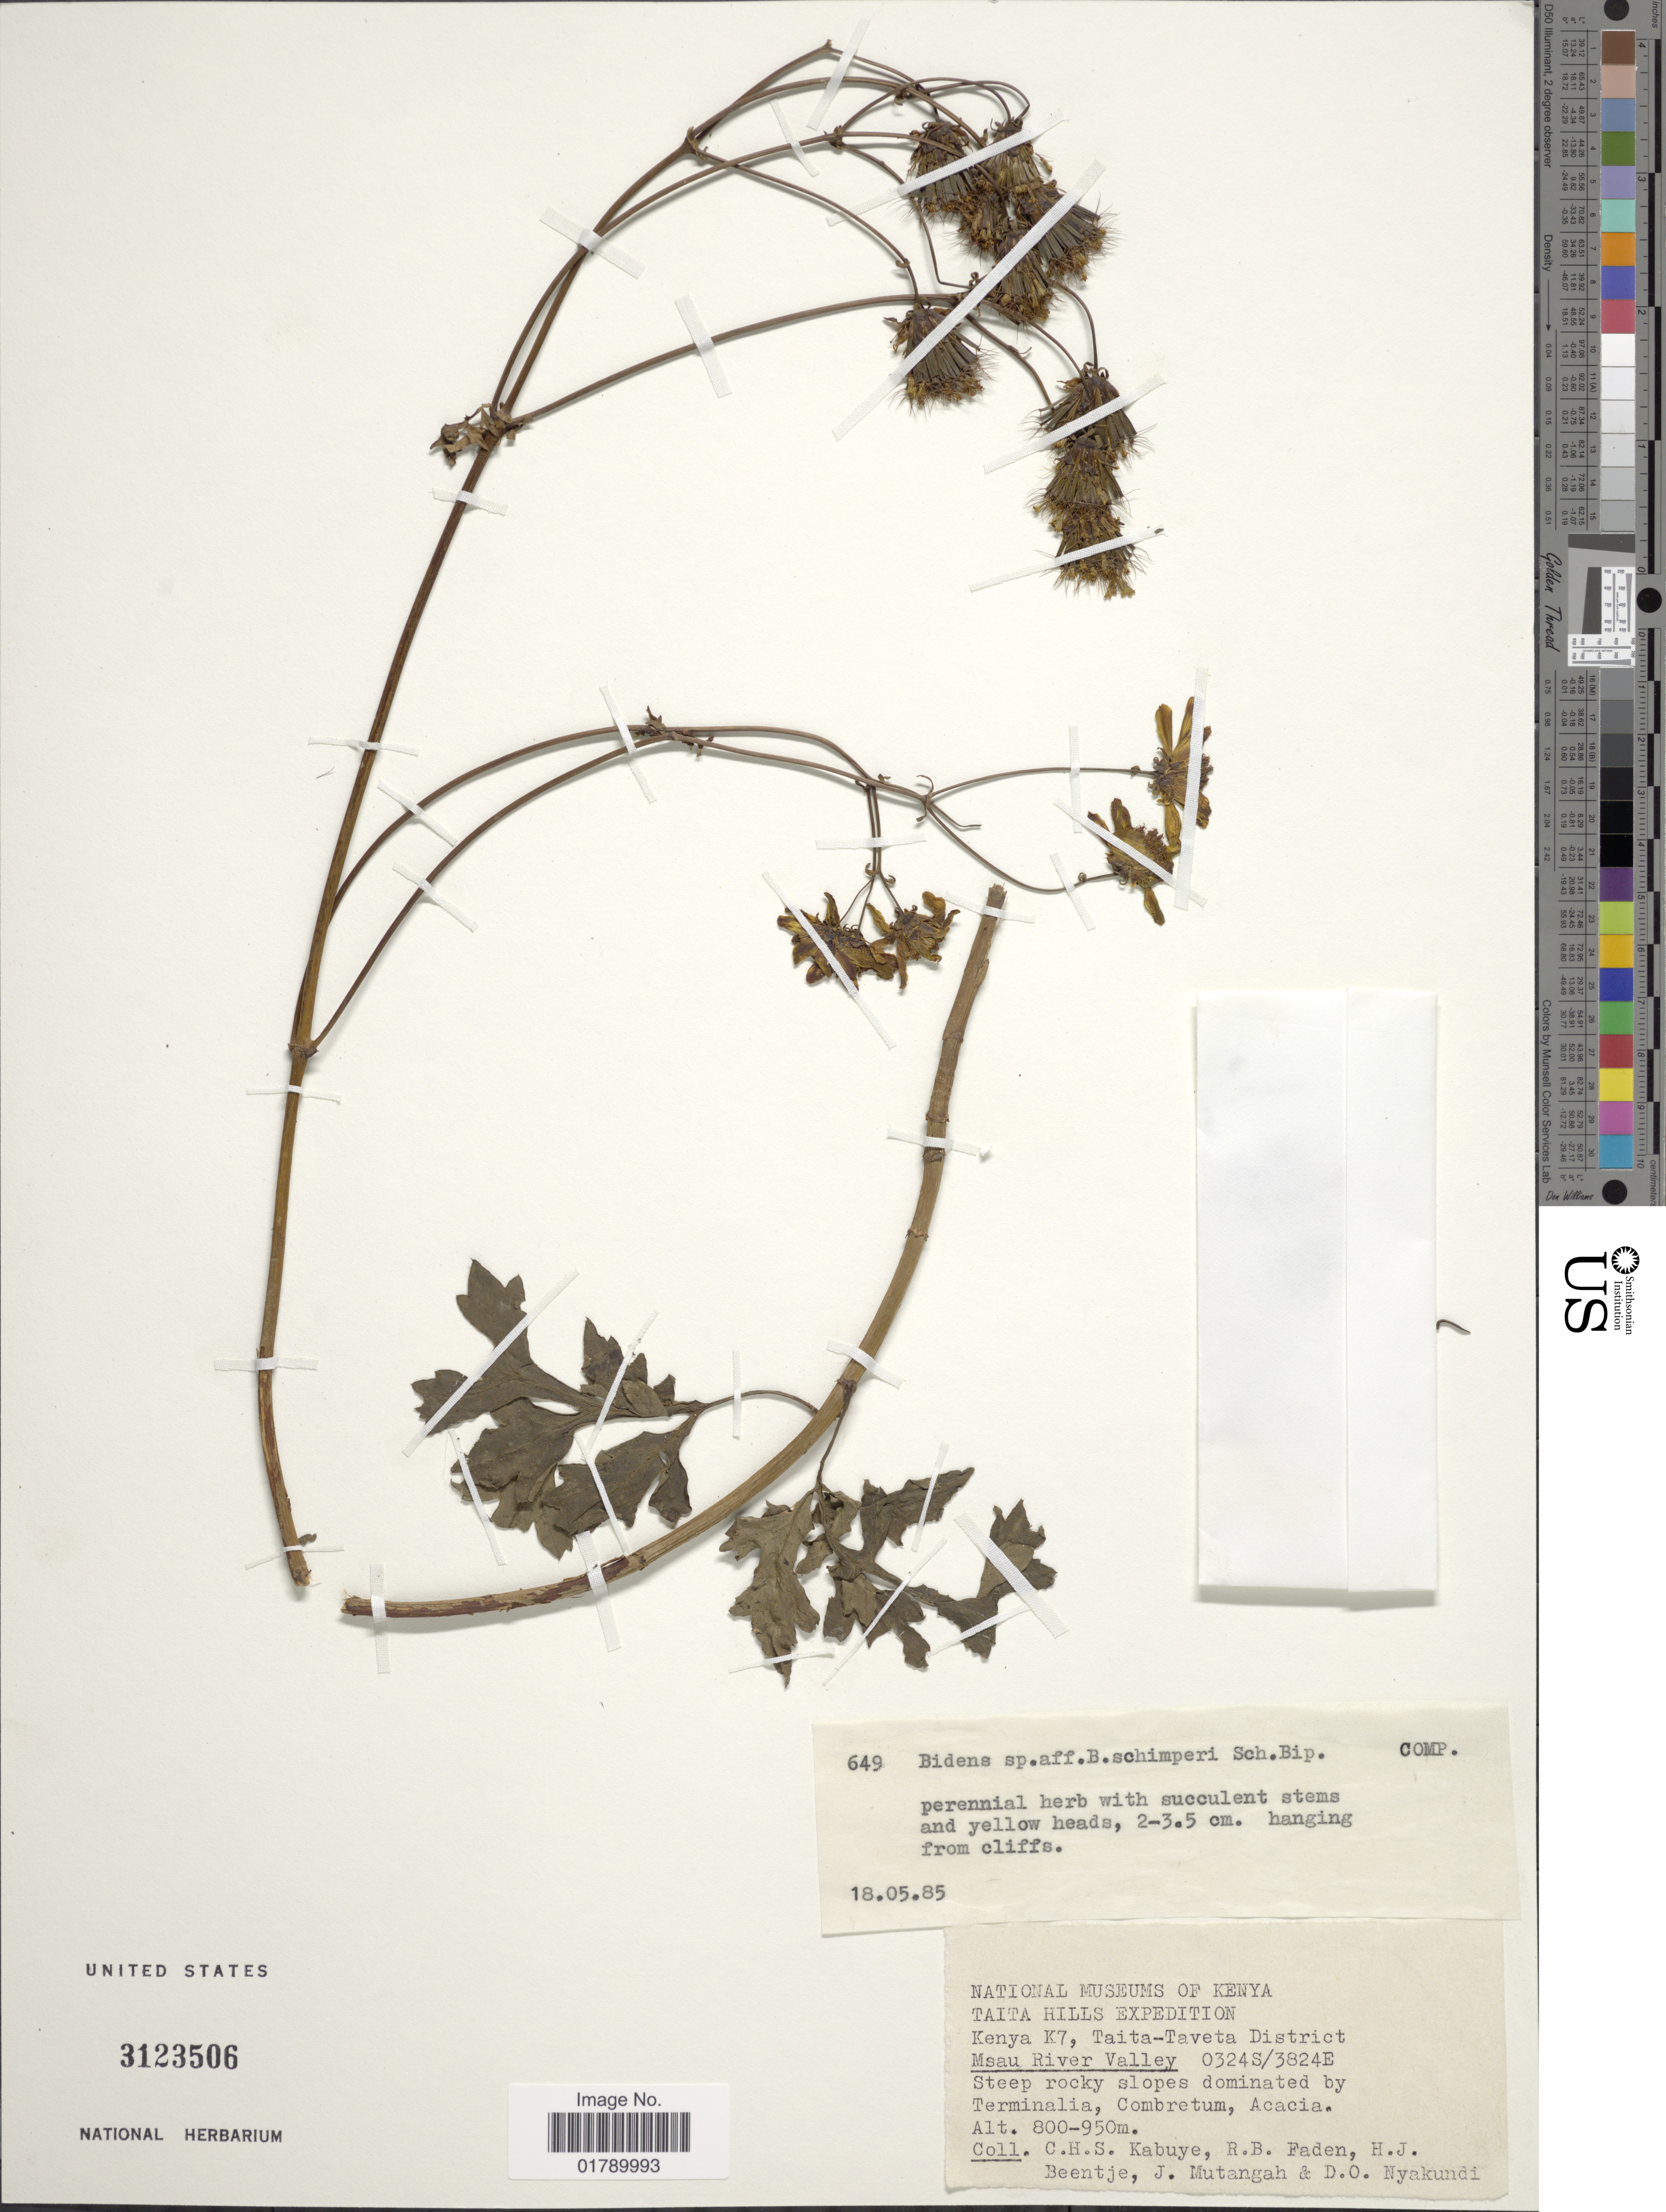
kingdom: Plantae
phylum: Tracheophyta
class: Magnoliopsida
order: Asterales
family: Asteraceae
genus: Bidens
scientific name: Bidens schimperi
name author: Sch. Bip. ex Walpers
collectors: C. Kabuye, R. B. Faden, H. J. Beentje, J. Mutangah & D. Nyakundi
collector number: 649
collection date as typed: Transcribed d/m/y: 18/5/85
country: Kenya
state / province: Taita Taveta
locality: Taita Hills, Kenya K7, Taita-Taveta District, Msau River Valley 0324S/3824E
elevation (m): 800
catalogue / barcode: US 3123506